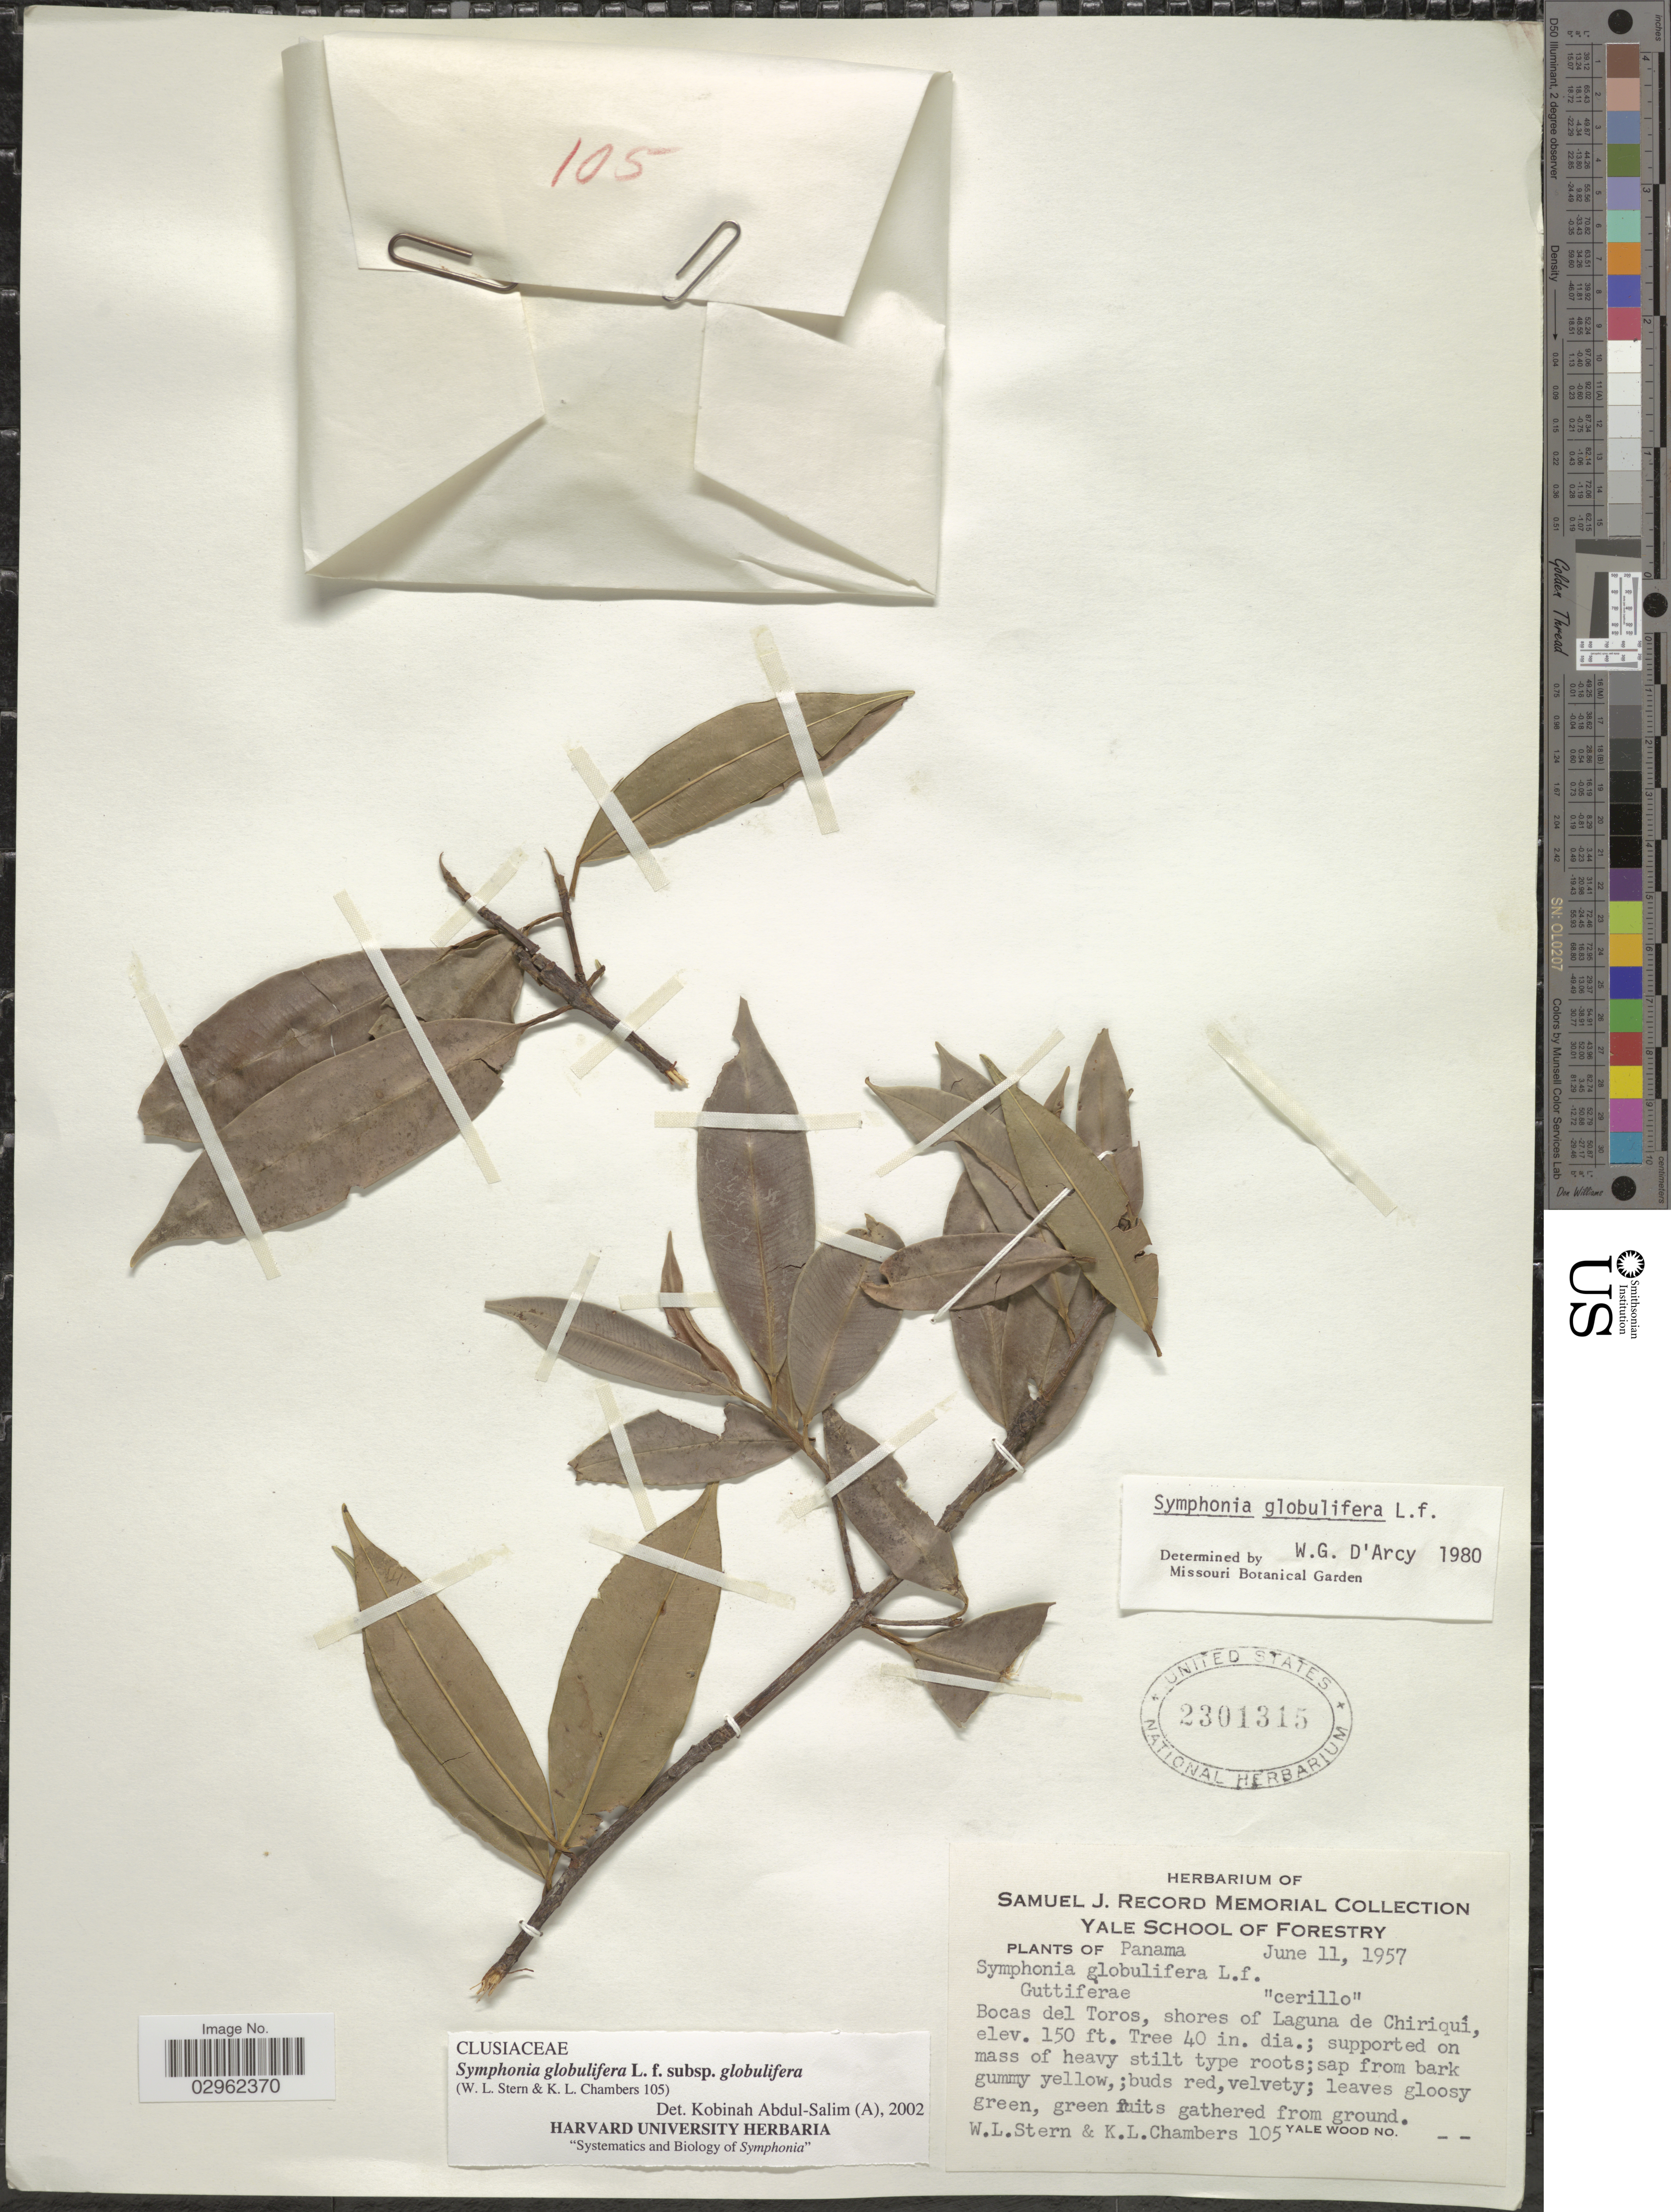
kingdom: Plantae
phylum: Tracheophyta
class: Magnoliopsida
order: Malpighiales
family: Clusiaceae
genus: Symphonia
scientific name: Symphonia globulifera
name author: L. f.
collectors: W. L. Stern & K. Chambers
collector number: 105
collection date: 1957-06-11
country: Panama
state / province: Bocas del Toro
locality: Shores of Laguna de Chiriquí.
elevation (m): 46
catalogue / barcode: US 2301315